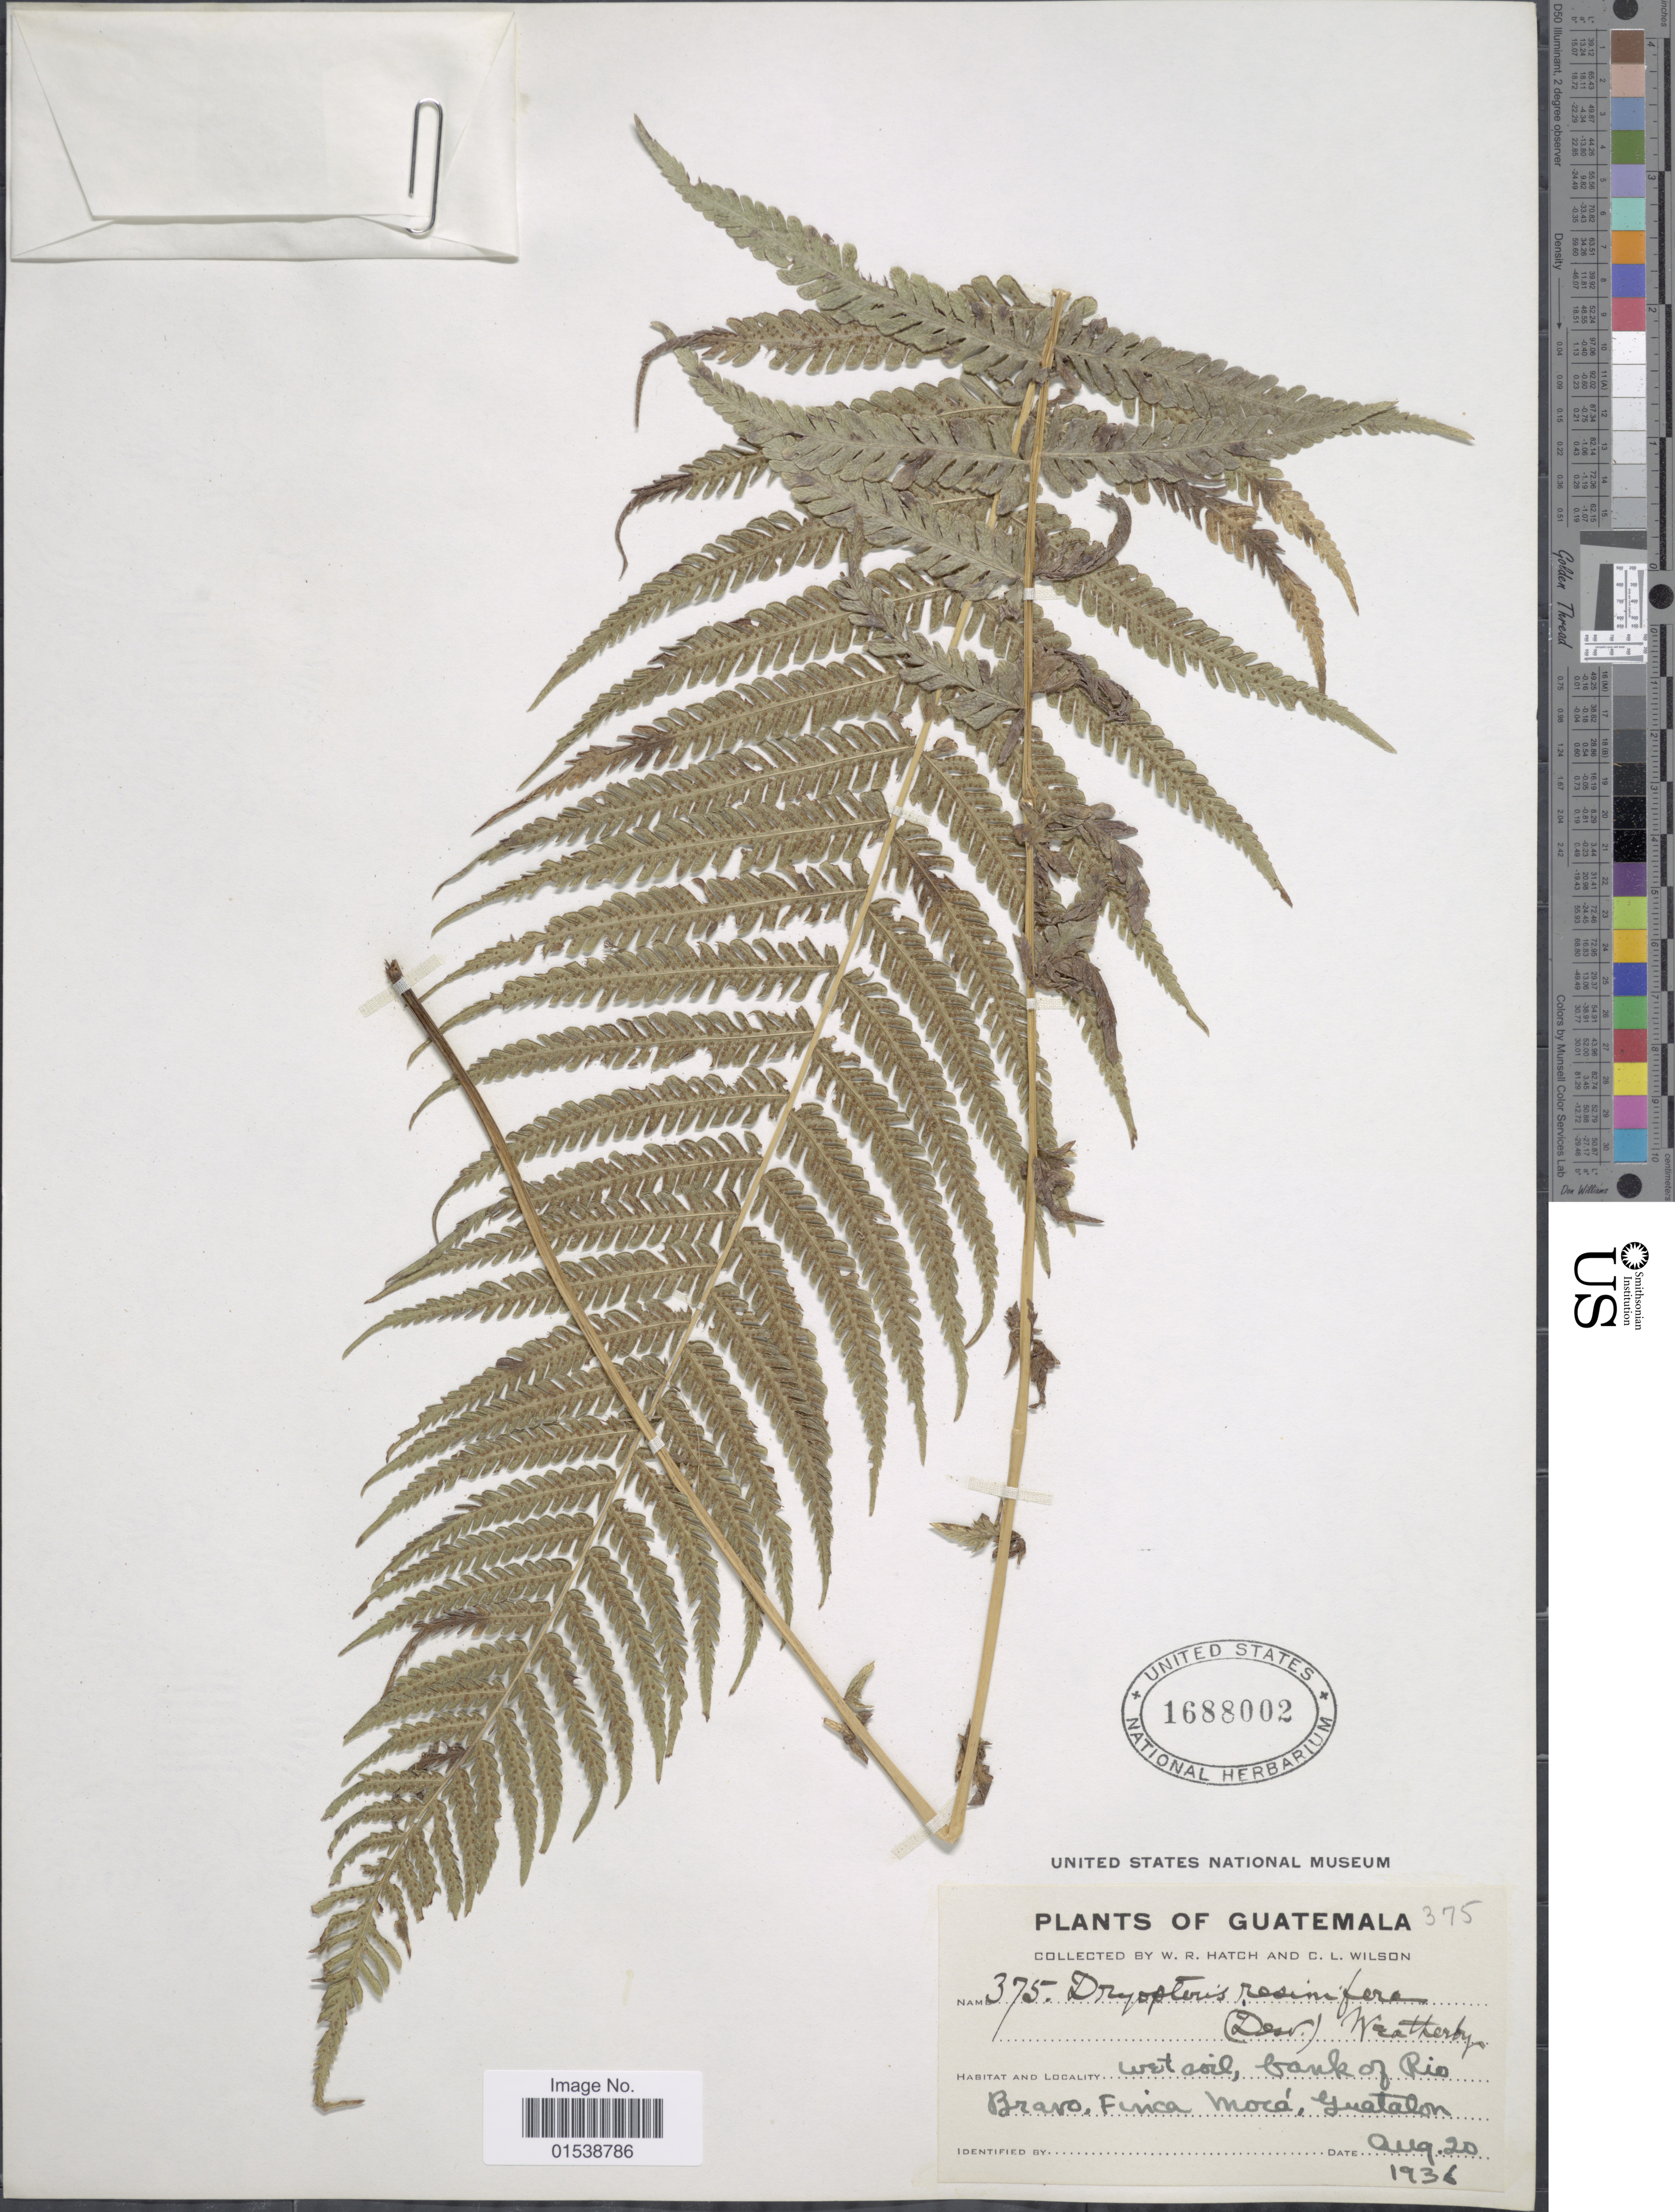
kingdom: Plantae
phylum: Tracheophyta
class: Polypodiopsida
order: Polypodiales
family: Thelypteridaceae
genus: Amauropelta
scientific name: Amauropelta resinifera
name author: (Desv.) Pic. Serm.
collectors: W. Hatch & C. L. Wilson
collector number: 375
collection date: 1936-08-20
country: Guatemala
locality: Bank of Rio Bravo, Finca Moca, Guatalon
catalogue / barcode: US 1688002